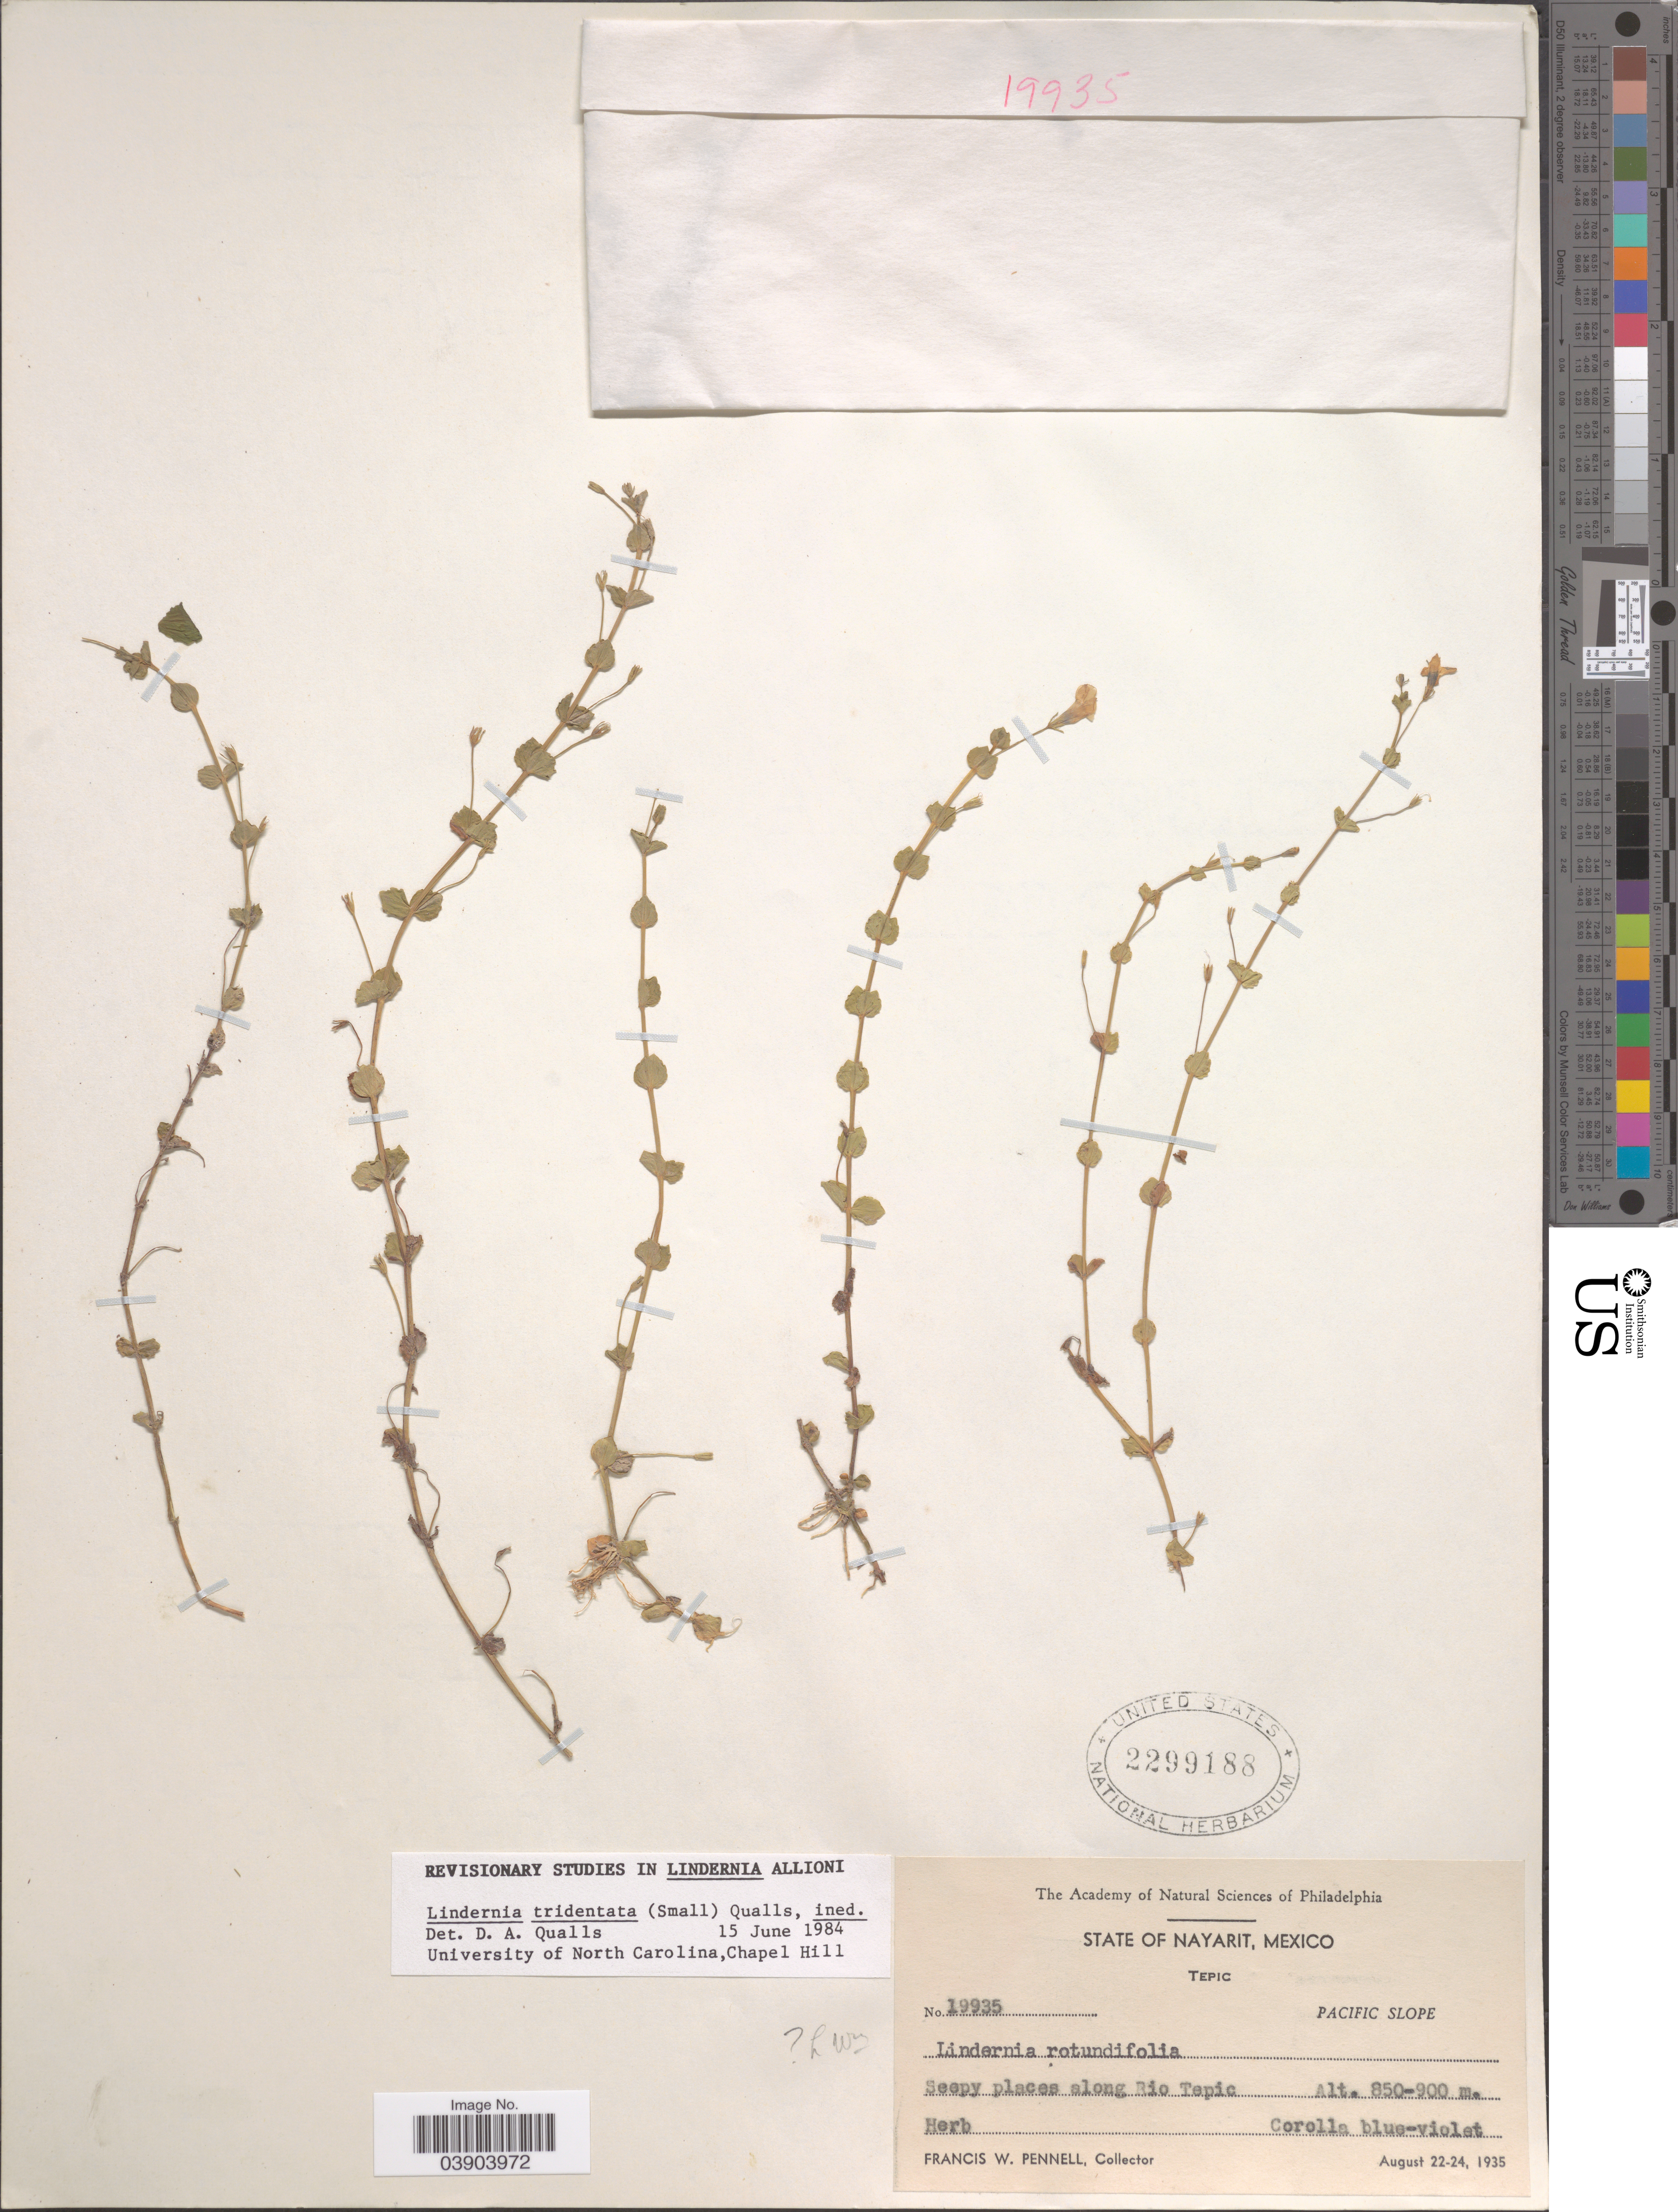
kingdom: Plantae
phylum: Tracheophyta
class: Magnoliopsida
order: Lamiales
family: Linderniaceae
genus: Lindernia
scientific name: Lindernia tridentata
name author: (Small) D.Q. Lewis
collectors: F. W. Pennell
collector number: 19935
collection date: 1935-08-22/1935-08-24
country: Mexico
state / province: Nayarit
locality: Tepic. Pacific Slope. Along Rio Tepic.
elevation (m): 850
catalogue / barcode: US 2299188